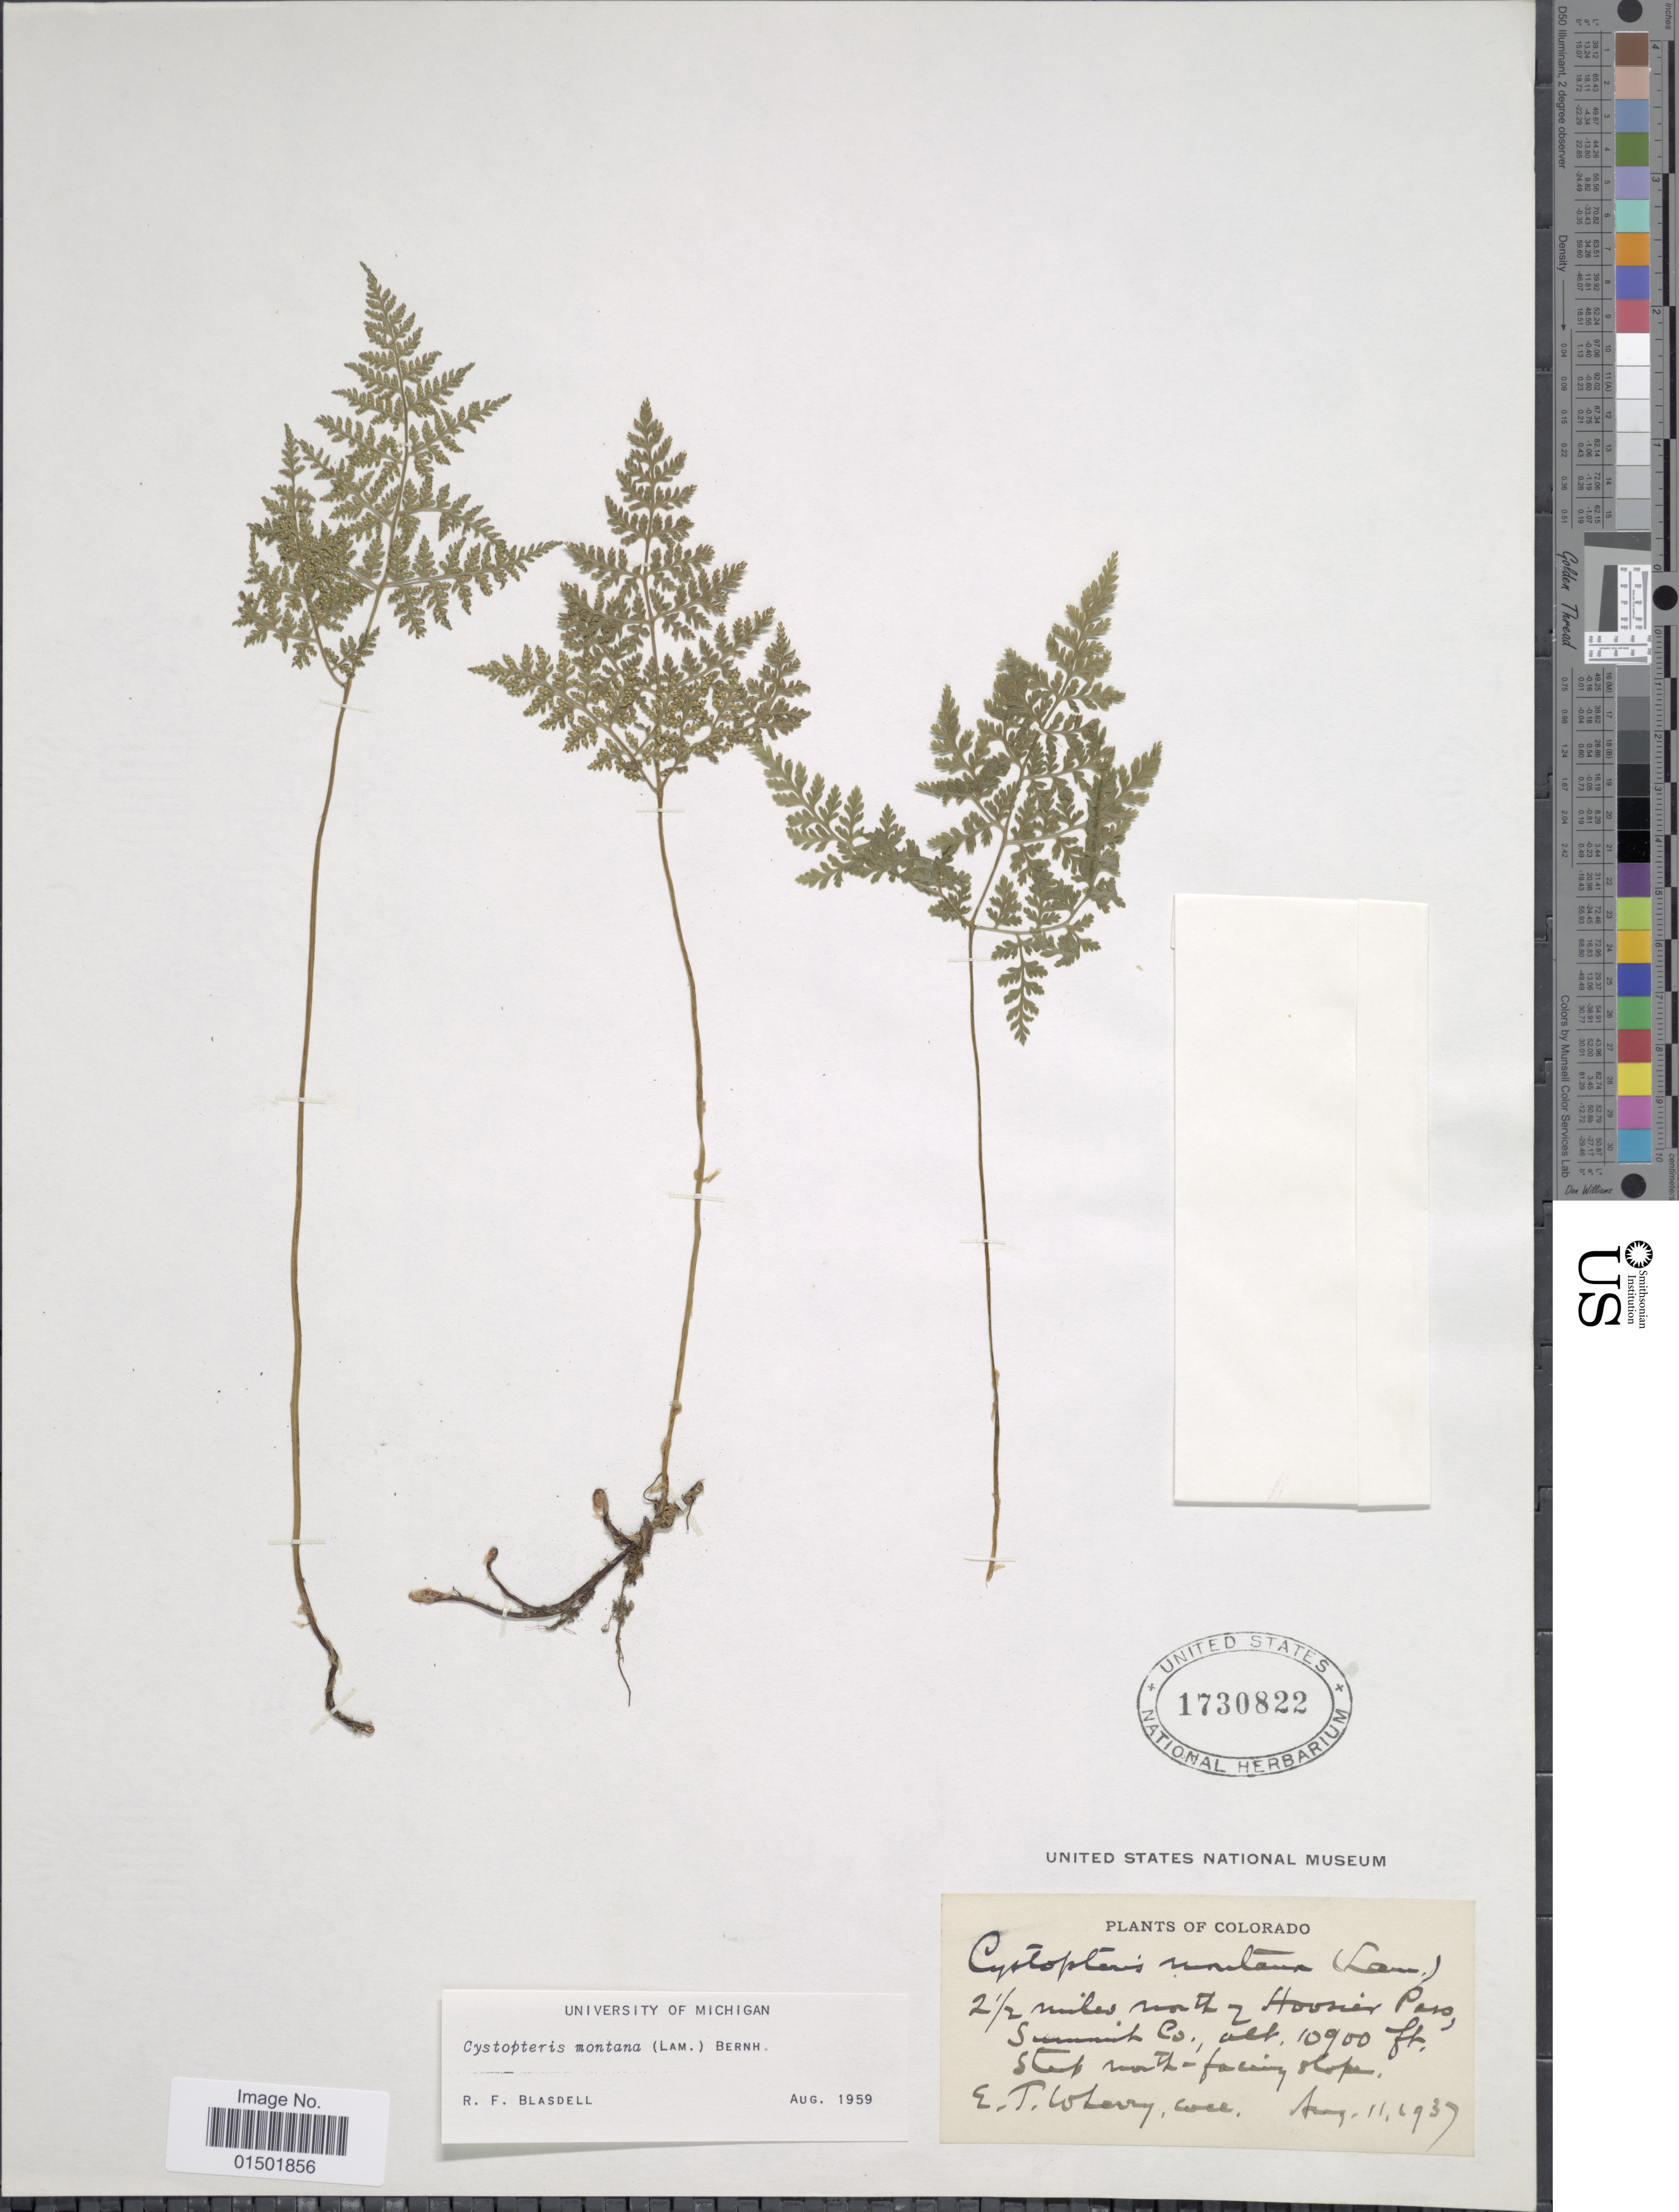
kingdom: Plantae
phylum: Tracheophyta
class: Polypodiopsida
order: Polypodiales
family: Cystopteridaceae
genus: Cystopteris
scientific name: Cystopteris montana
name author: (Lam.) Desv.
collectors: E. T. Wherry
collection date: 1937-08-11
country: United States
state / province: Colorado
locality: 2 1/2 miles north of Hoosier Pass, Summit Co.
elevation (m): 3322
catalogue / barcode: US 1730822